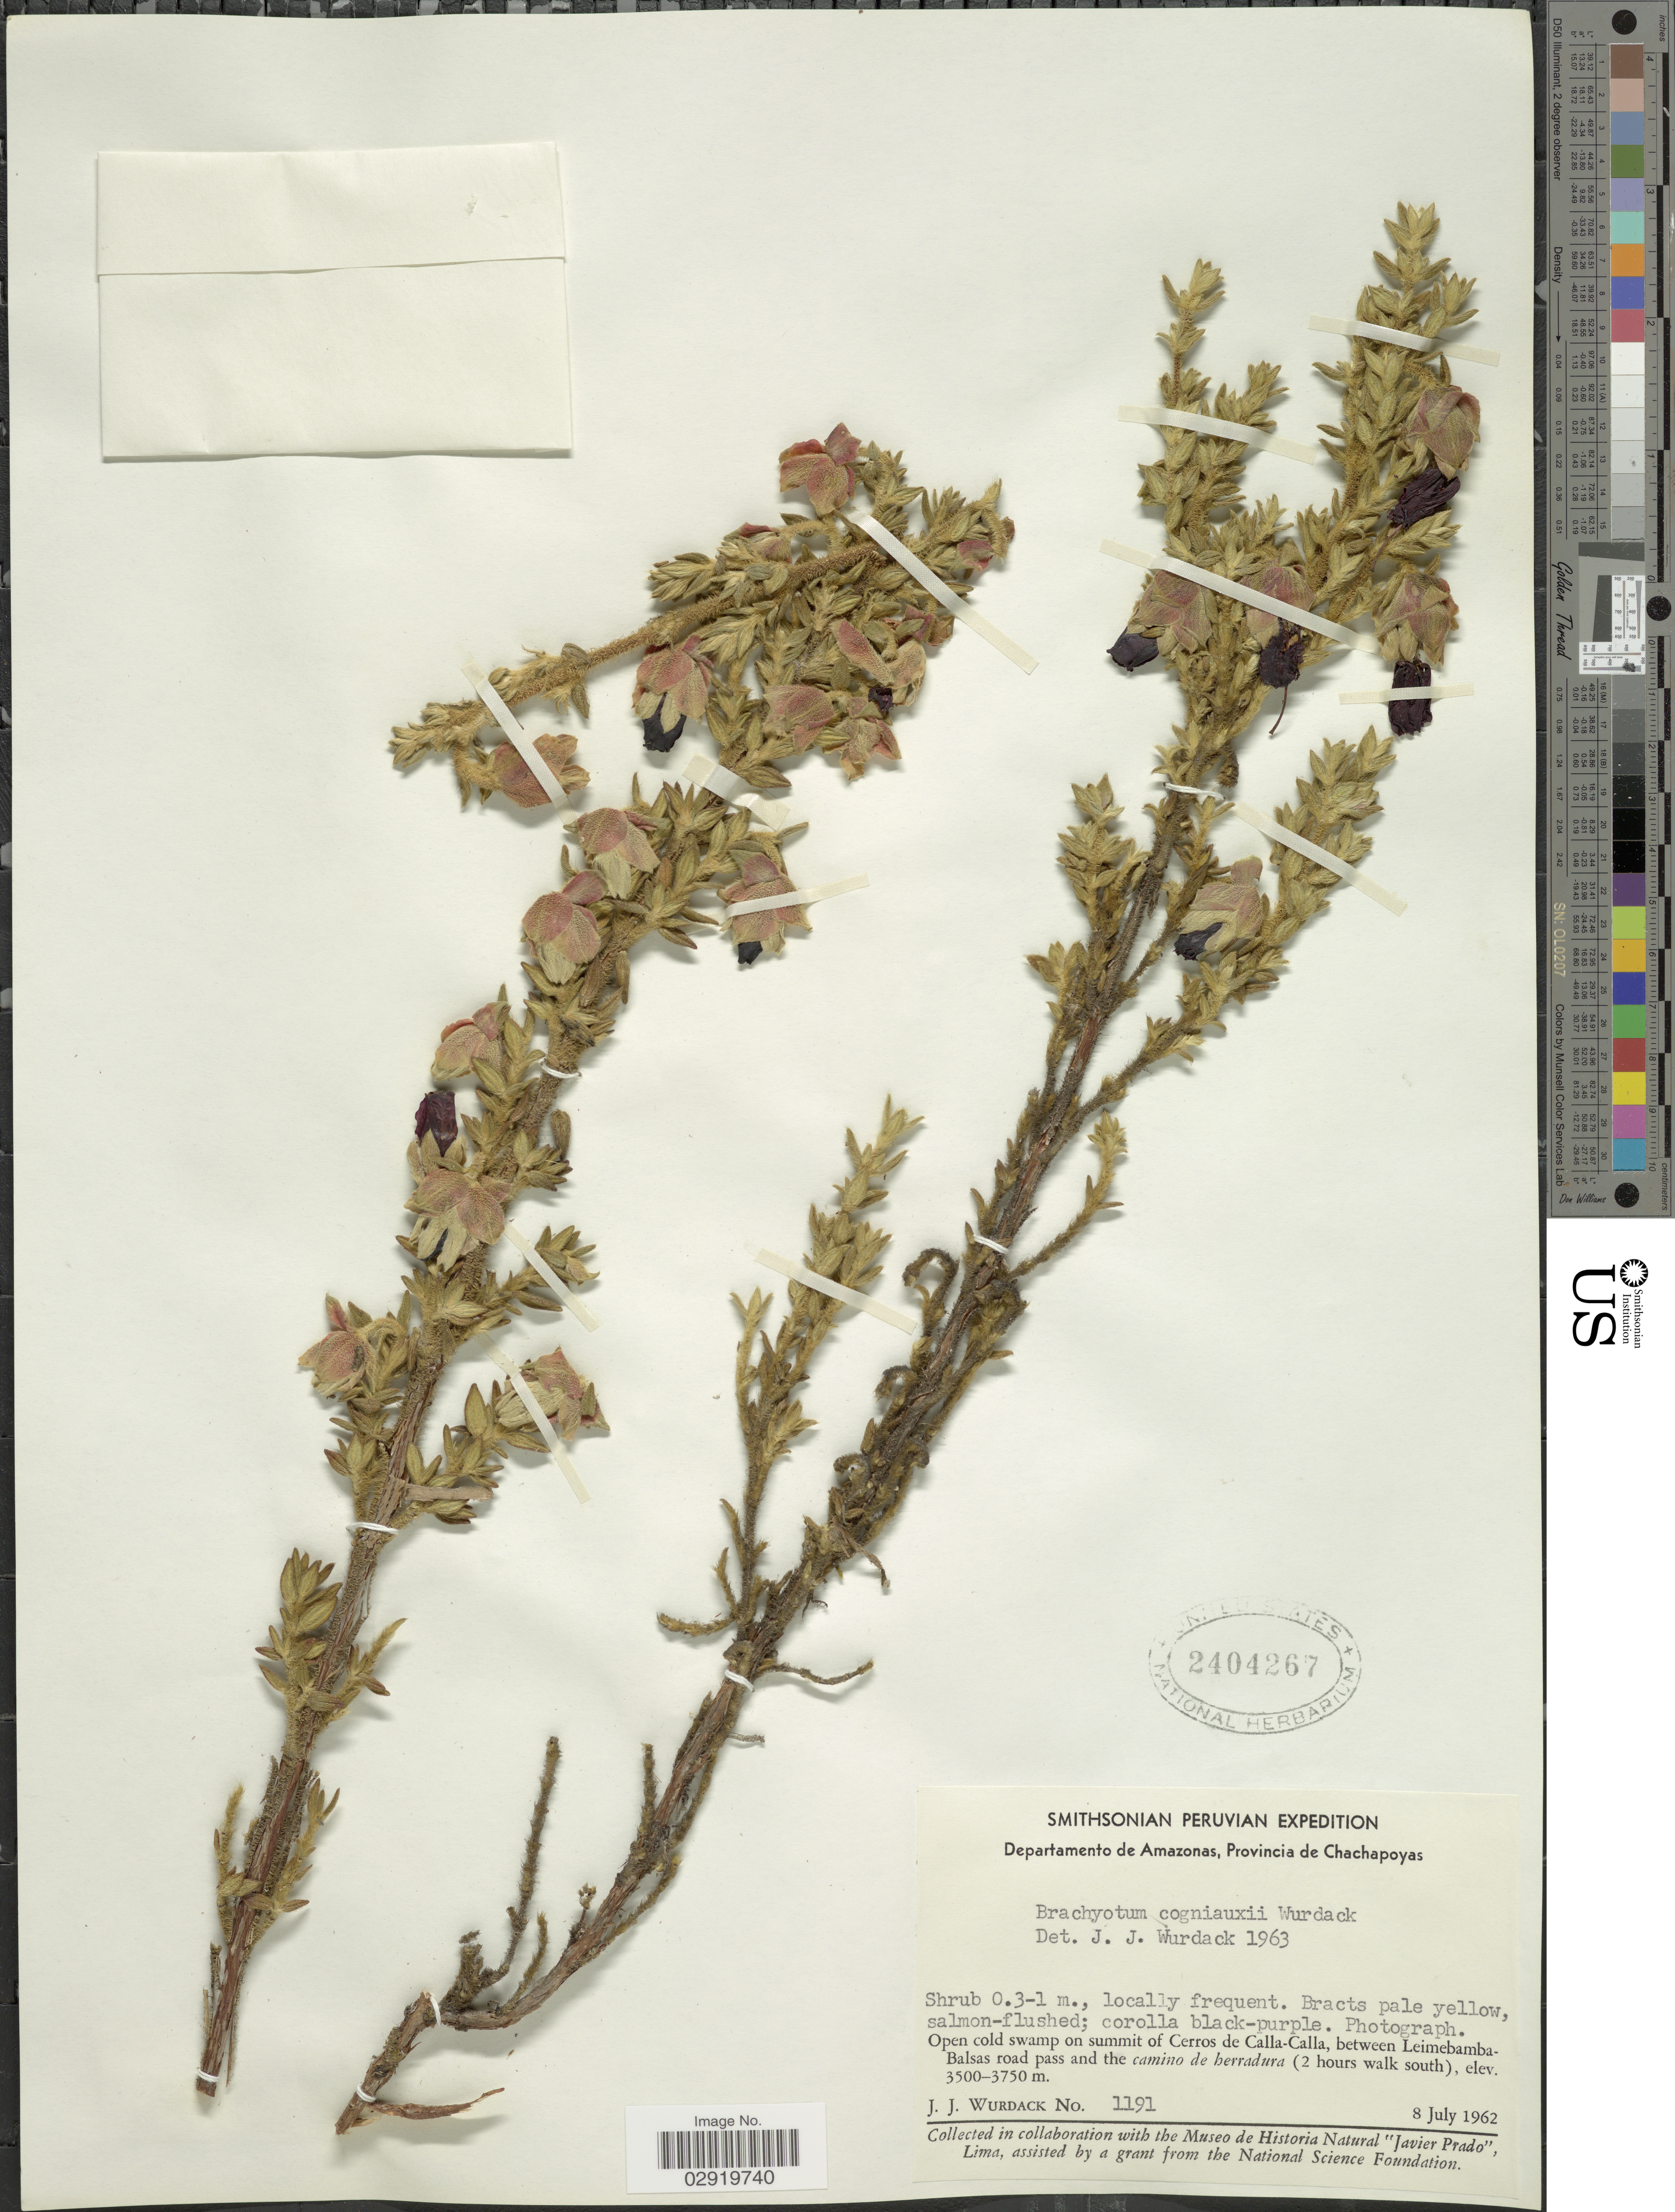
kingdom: Plantae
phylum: Tracheophyta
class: Magnoliopsida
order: Myrtales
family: Melastomataceae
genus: Brachyotum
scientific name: Brachyotum cogniauxii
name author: Wurdack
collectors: J. J. Wurdack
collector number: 1191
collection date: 1962-07-08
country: Peru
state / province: Amazonas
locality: Departamento de Amazonas, Provincia de Chachapoyas. Summit of Cerros de Calla-Calla, between Leimebamba-Balsas road pass and the camino de herradura (2 hours walk south).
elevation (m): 3500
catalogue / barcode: US 2404267